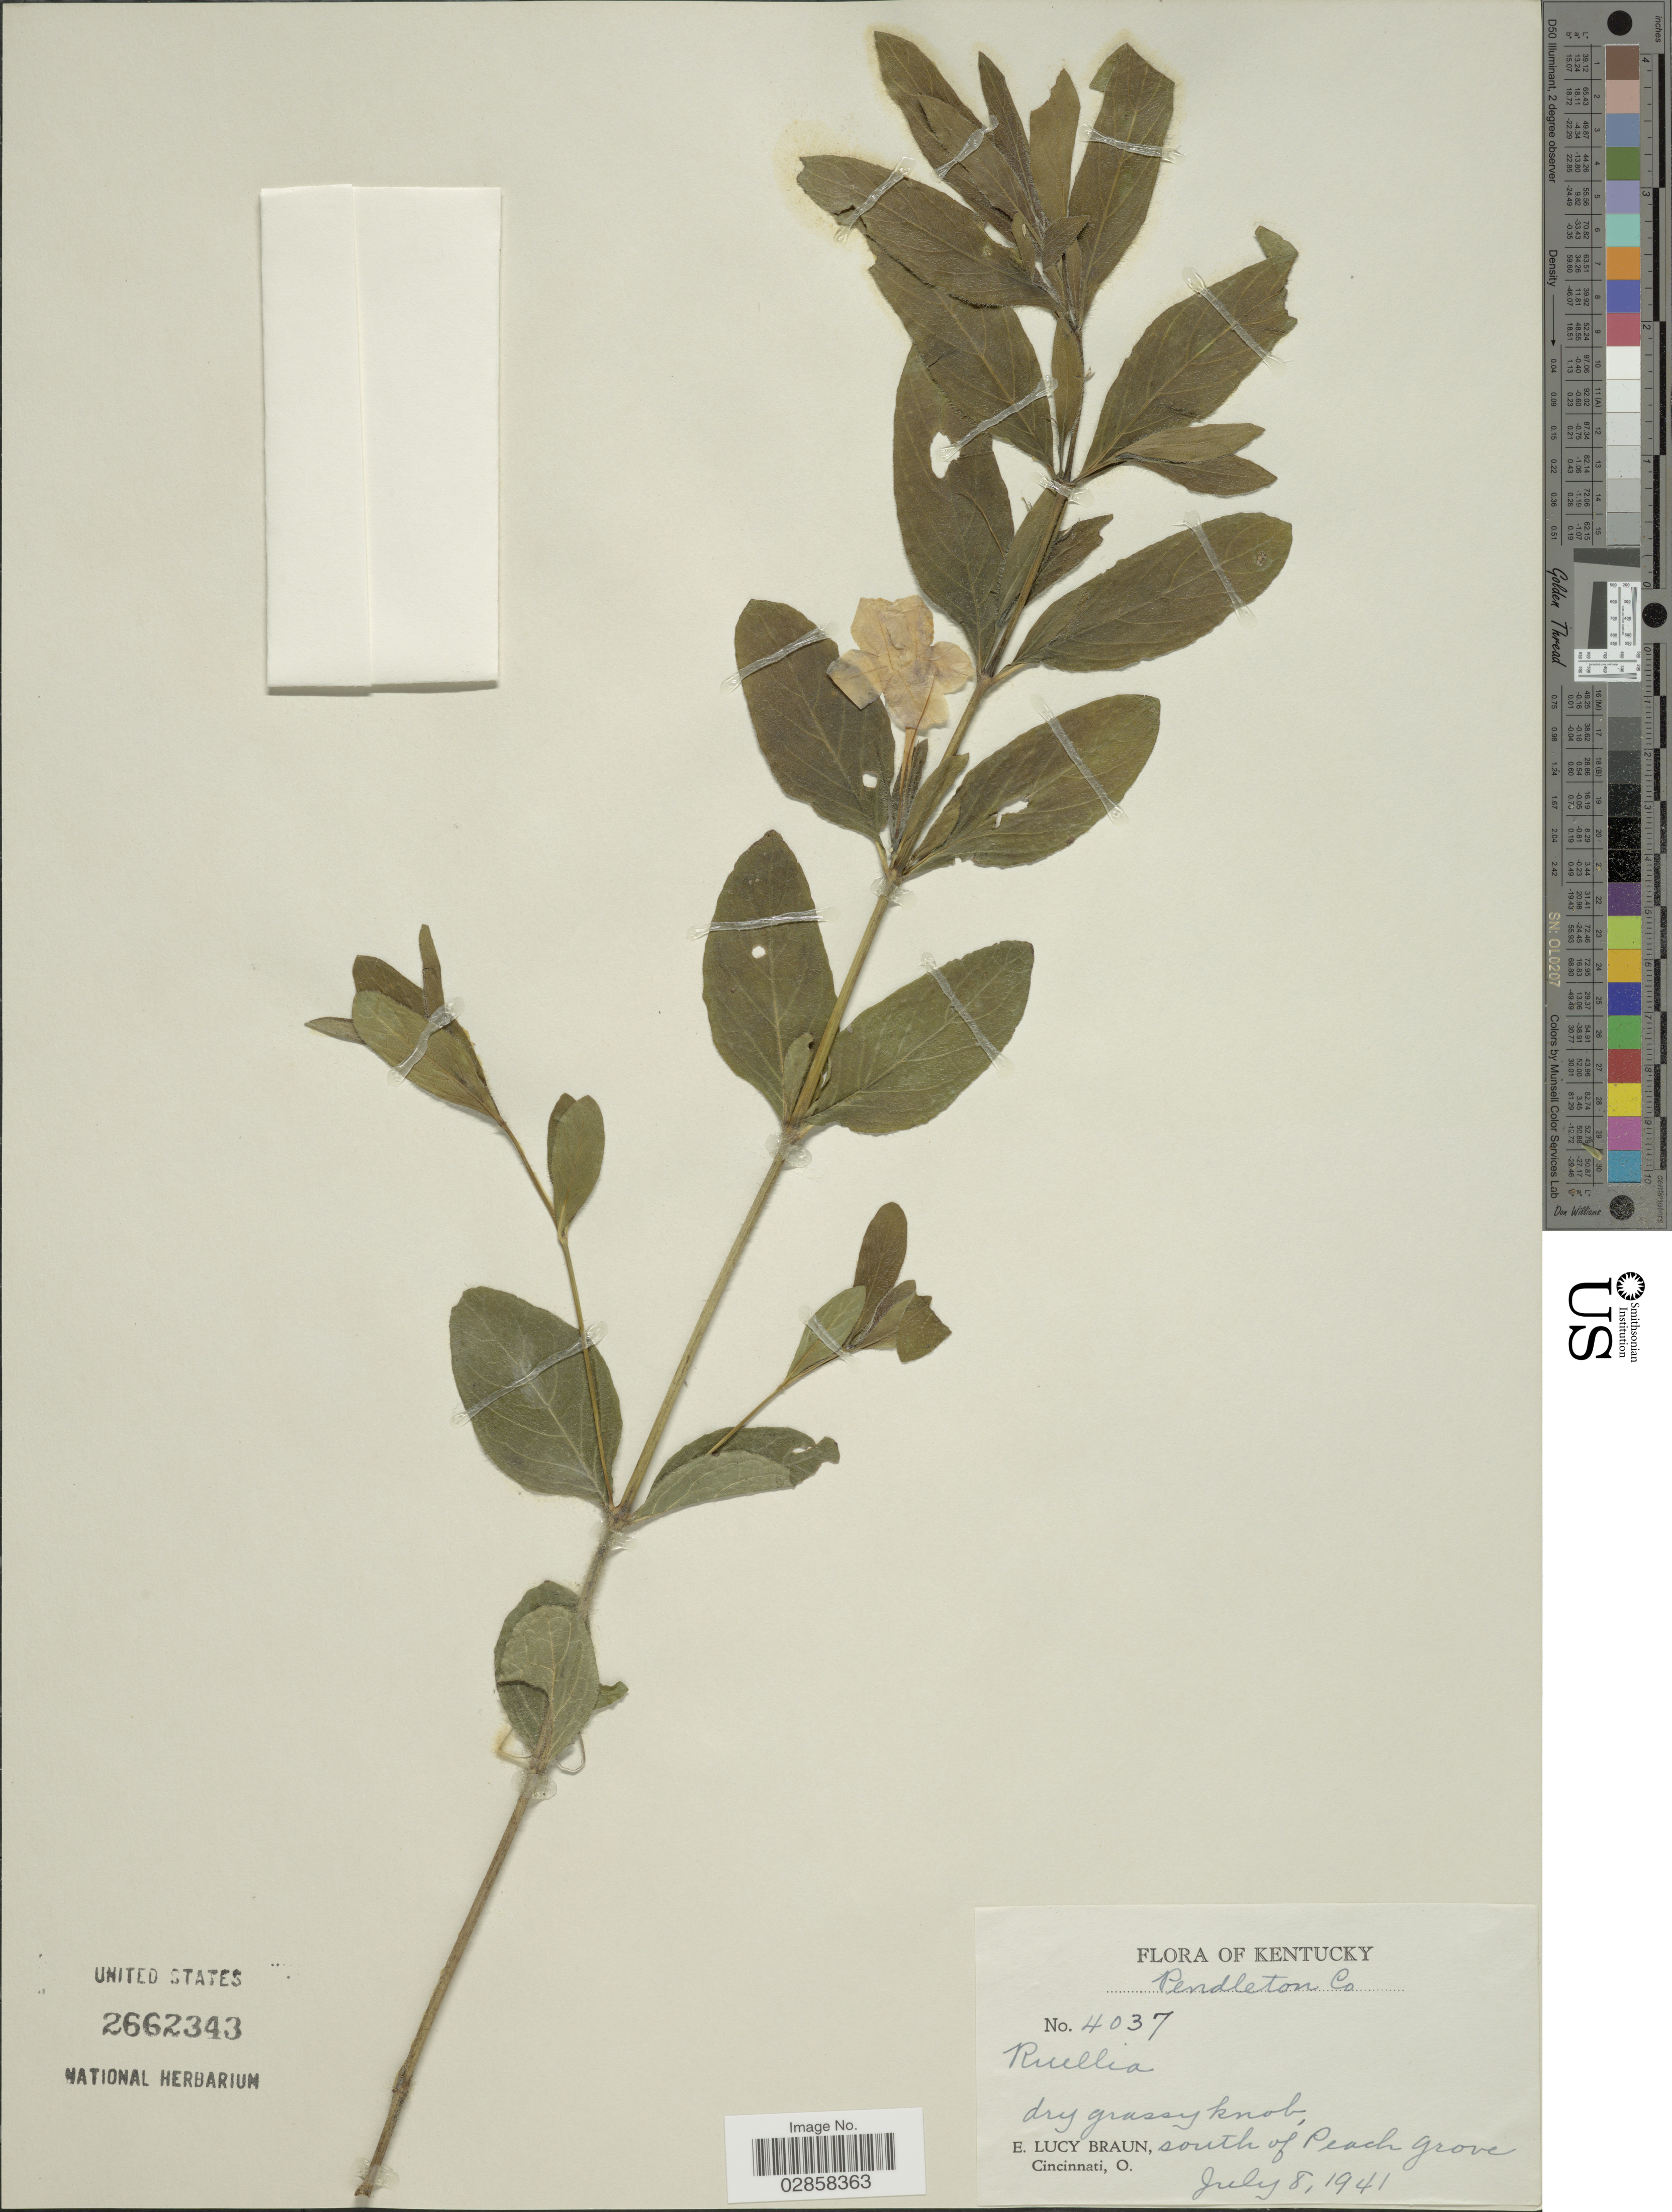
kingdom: Plantae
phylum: Tracheophyta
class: Magnoliopsida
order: Lamiales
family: Acanthaceae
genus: Ruellia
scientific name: Ruellia sp.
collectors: E. L. Braun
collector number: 4037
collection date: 1941-07-08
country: United States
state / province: Kentucky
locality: Pendleton Co. South of Peach Grove.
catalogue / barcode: US 2662343